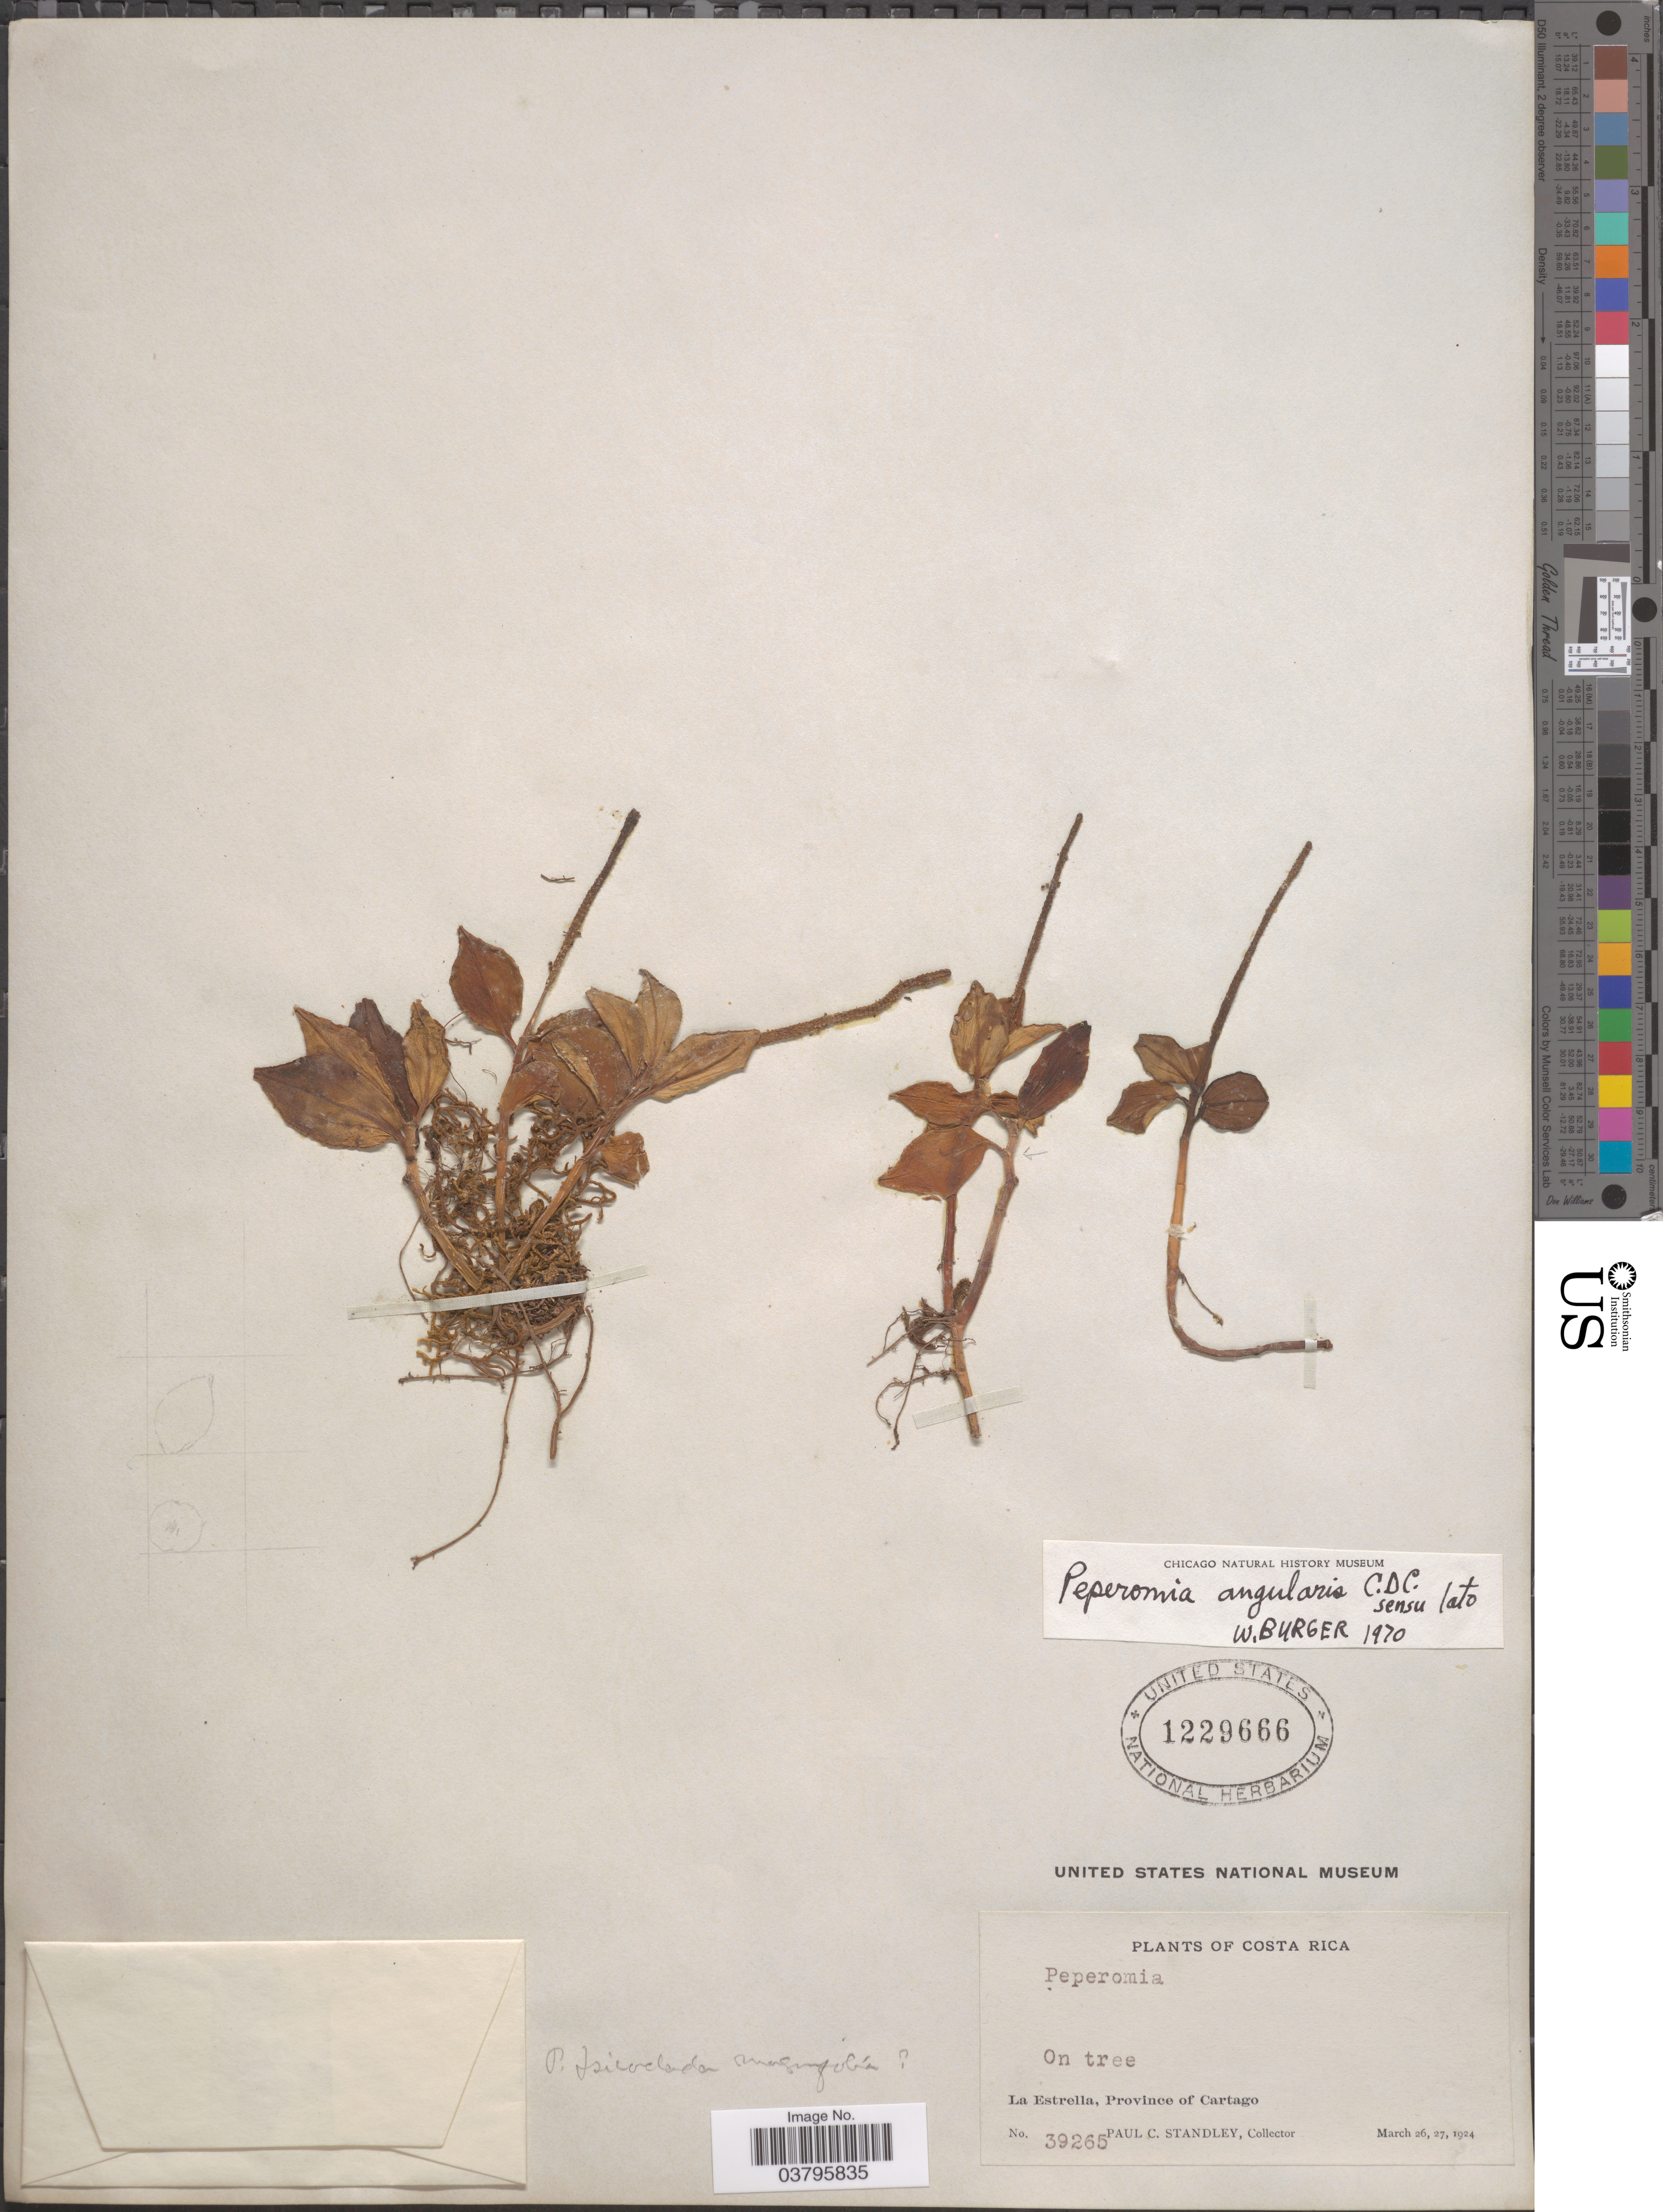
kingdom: Plantae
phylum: Tracheophyta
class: Magnoliopsida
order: Piperales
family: Piperaceae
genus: Peperomia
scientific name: Peperomia san-joseana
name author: C. DC.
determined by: Jiménez, José Estaban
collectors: P. C. Standley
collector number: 39265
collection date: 1924-03-26/1924-03-27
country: Costa Rica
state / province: Cartago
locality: La Estrella.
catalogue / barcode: US 1229666